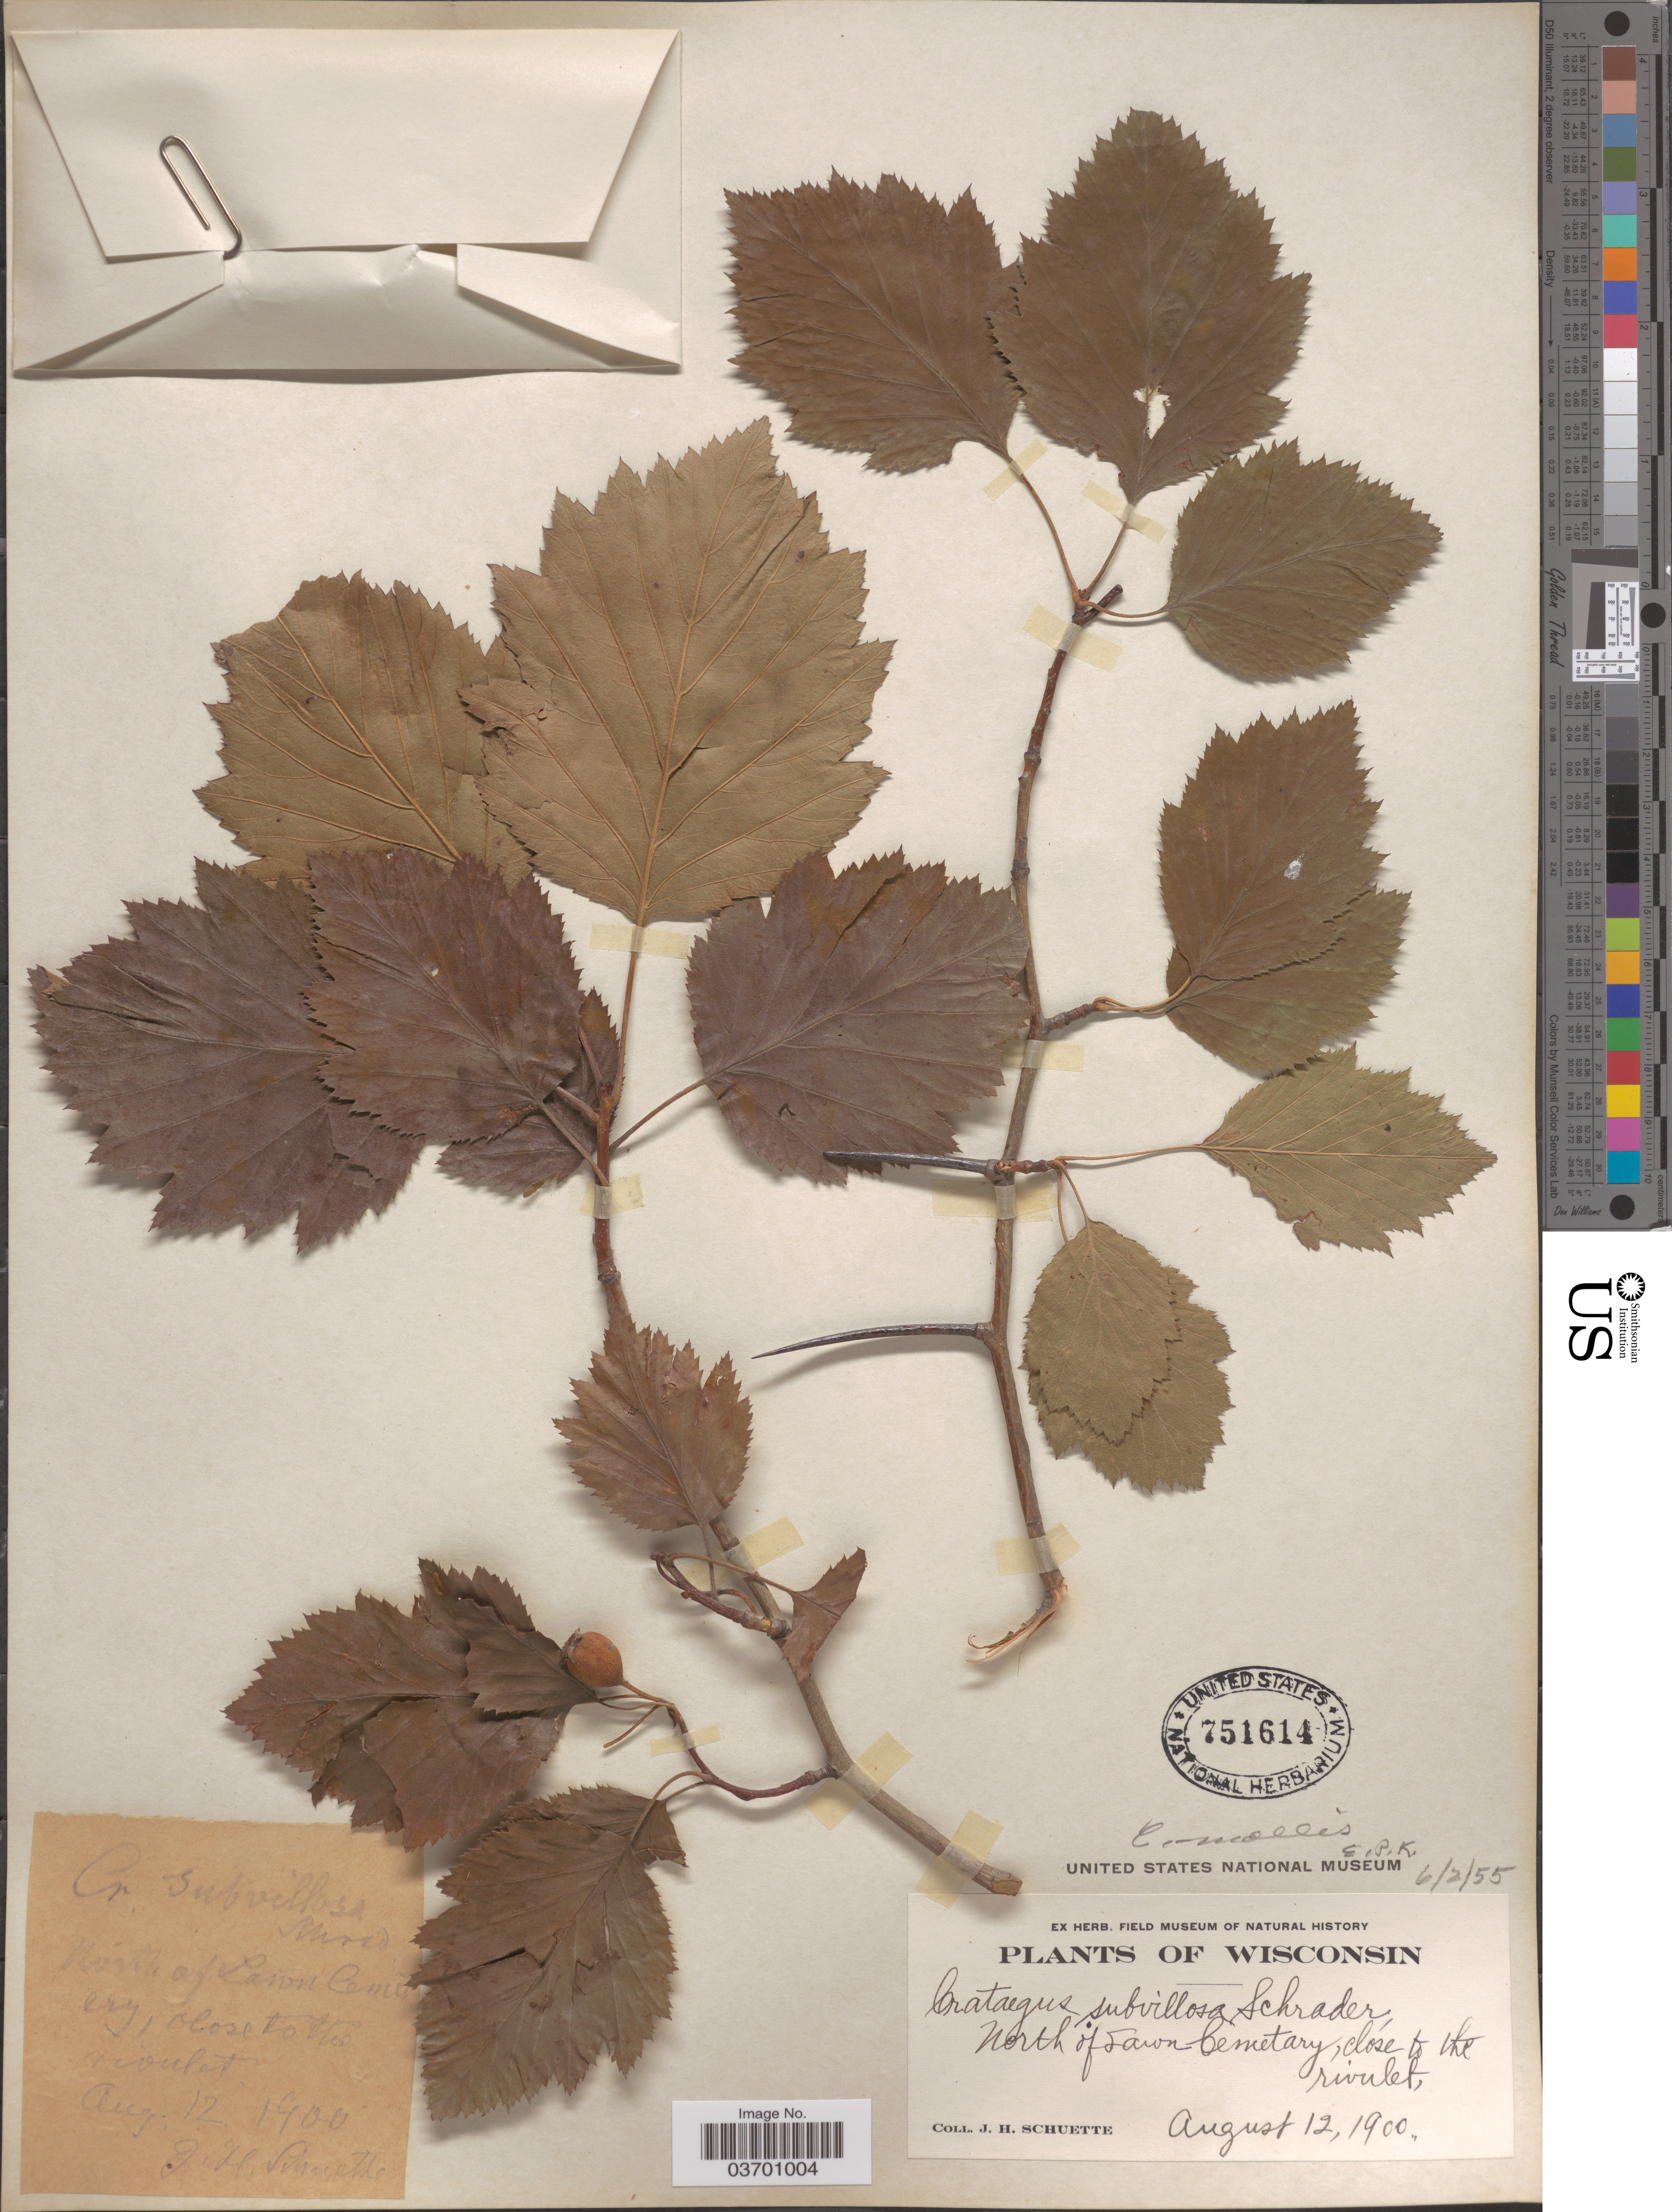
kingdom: Plantae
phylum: Tracheophyta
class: Magnoliopsida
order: Rosales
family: Rosaceae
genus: Crataegus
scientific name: Crataegus mollis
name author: (Torr. & A. Gray) Scheele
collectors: J. H. Schuette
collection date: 1900-08-12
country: United States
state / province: Wisconsin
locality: North of Lawn Cemetery, close to the rivulet.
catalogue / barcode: US 751614